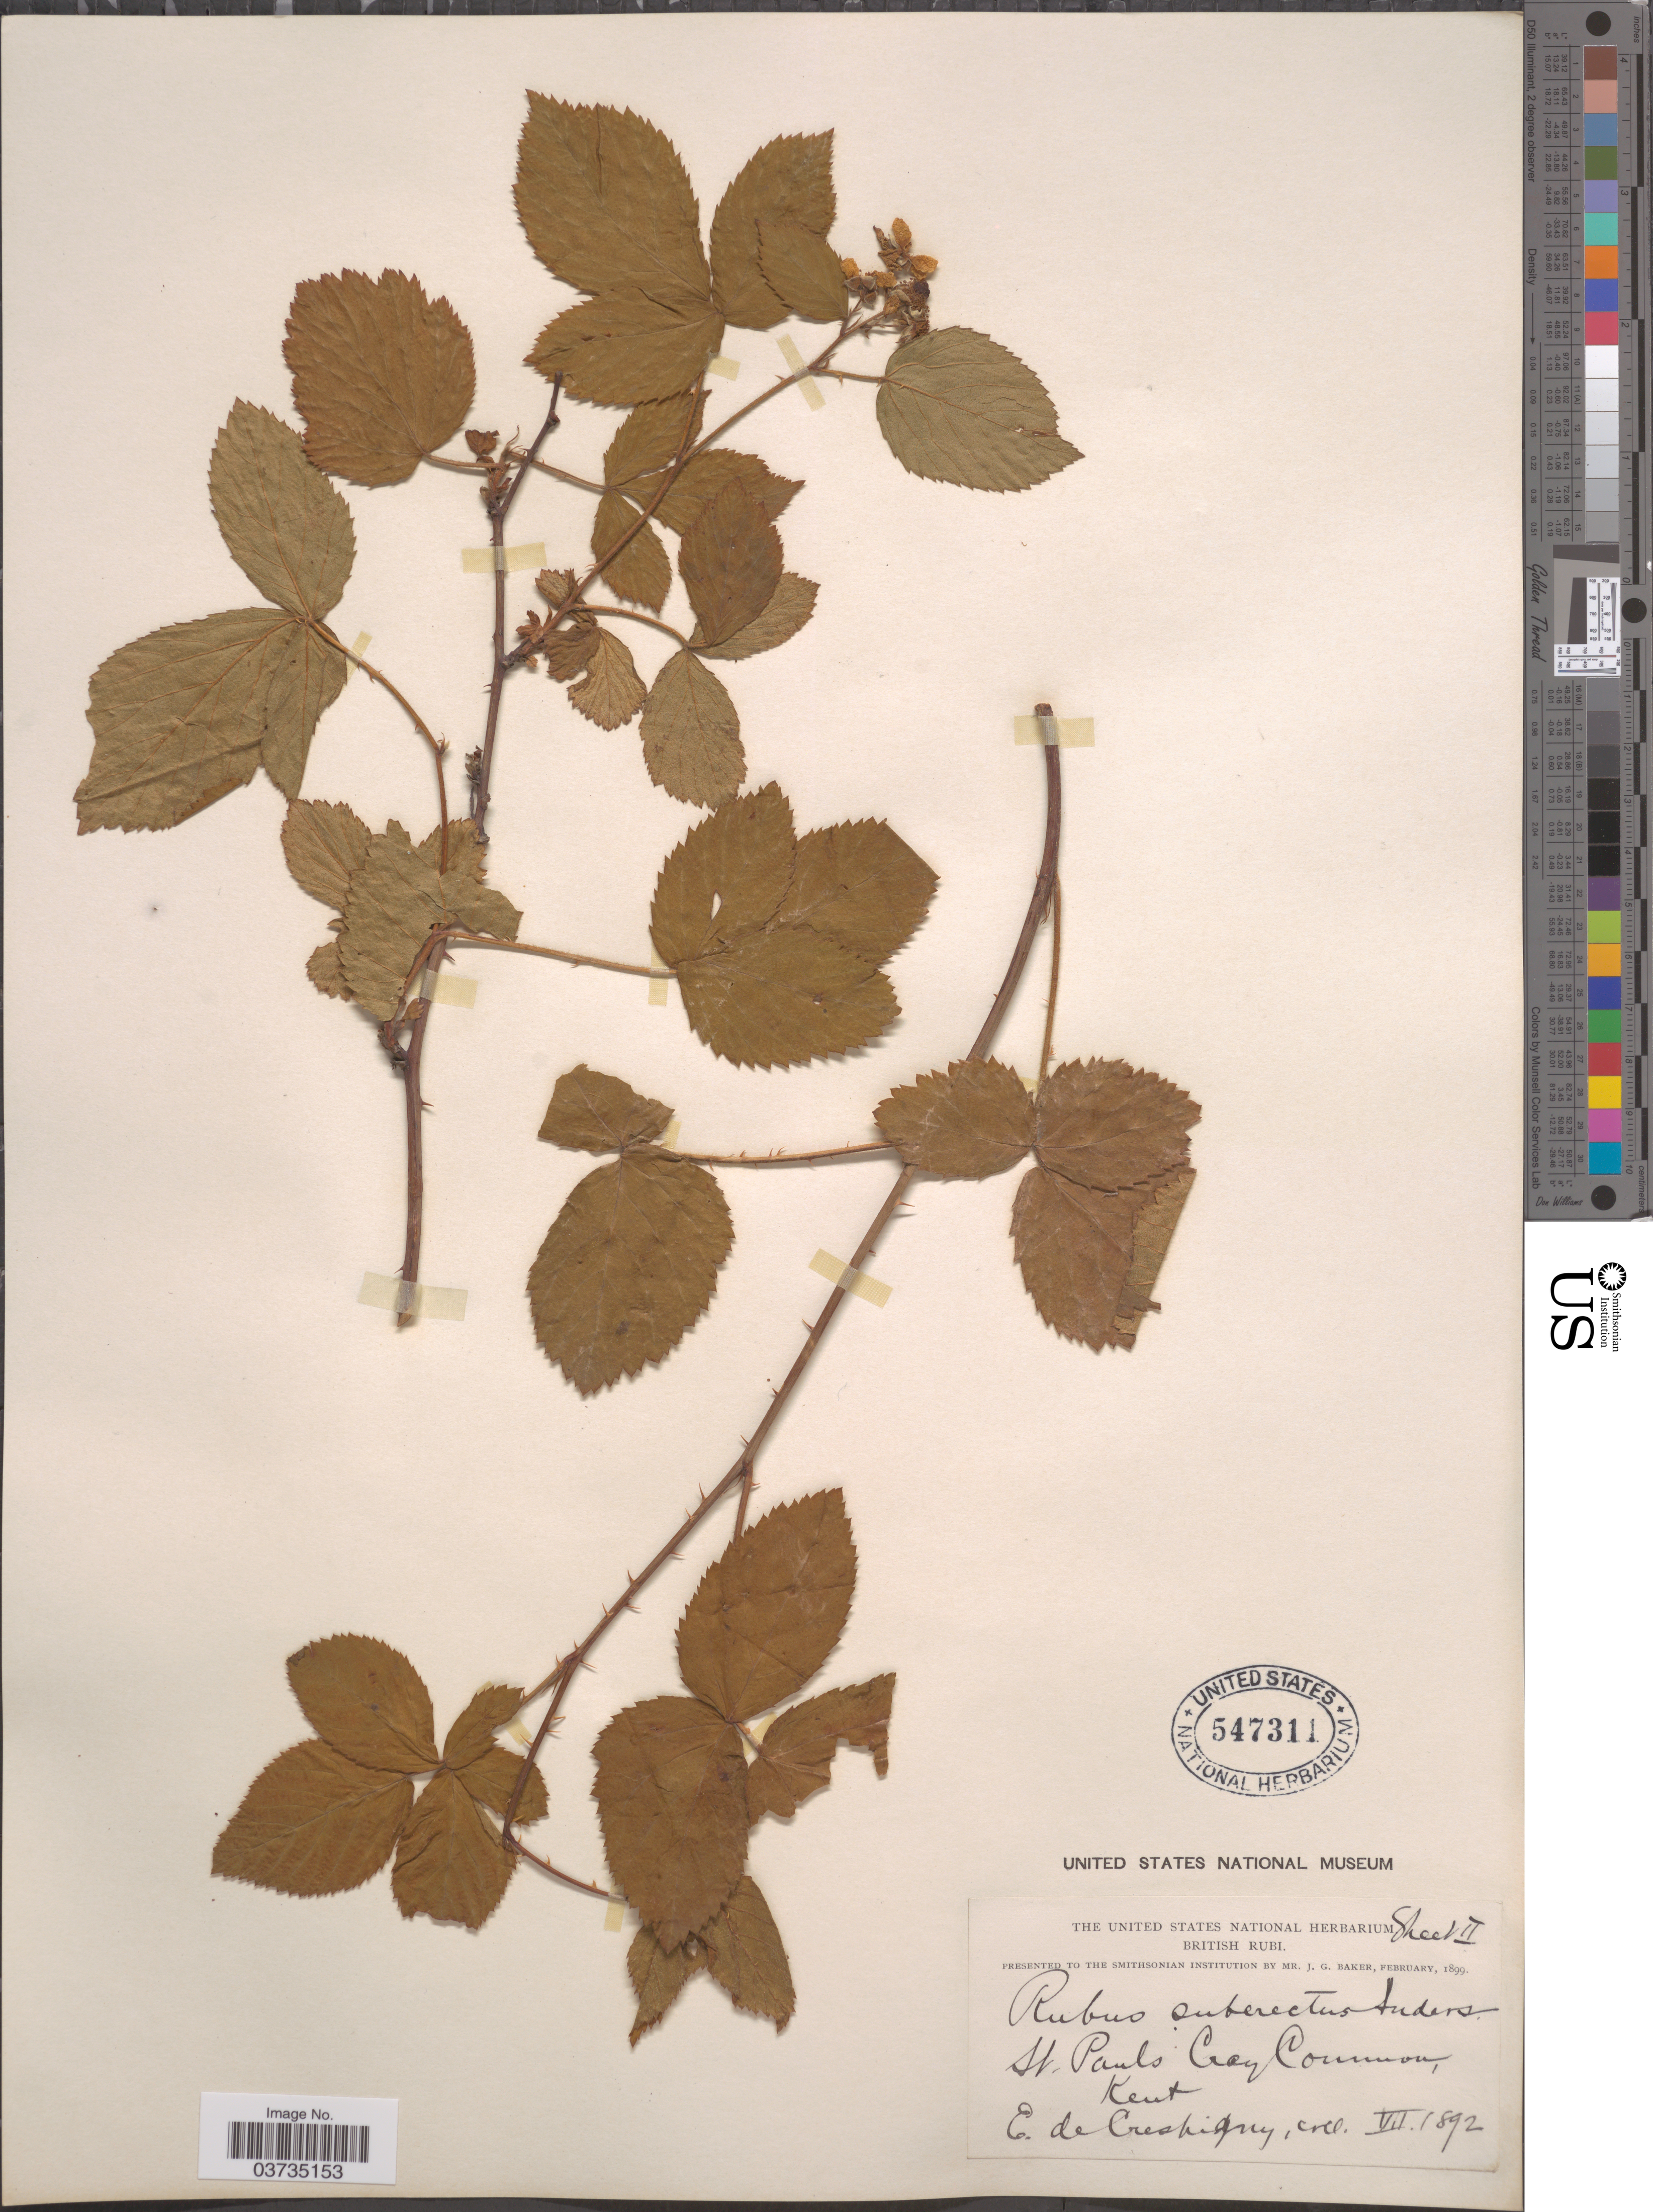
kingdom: Plantae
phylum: Tracheophyta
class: Magnoliopsida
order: Rosales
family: Rosaceae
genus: Rubus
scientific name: Rubus suberectus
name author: G. Anderson ex Sm.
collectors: E. de Crespigny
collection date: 1892-07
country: United Kingdom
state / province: England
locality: St. Pauls Cray. Kent.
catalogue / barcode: US 547311